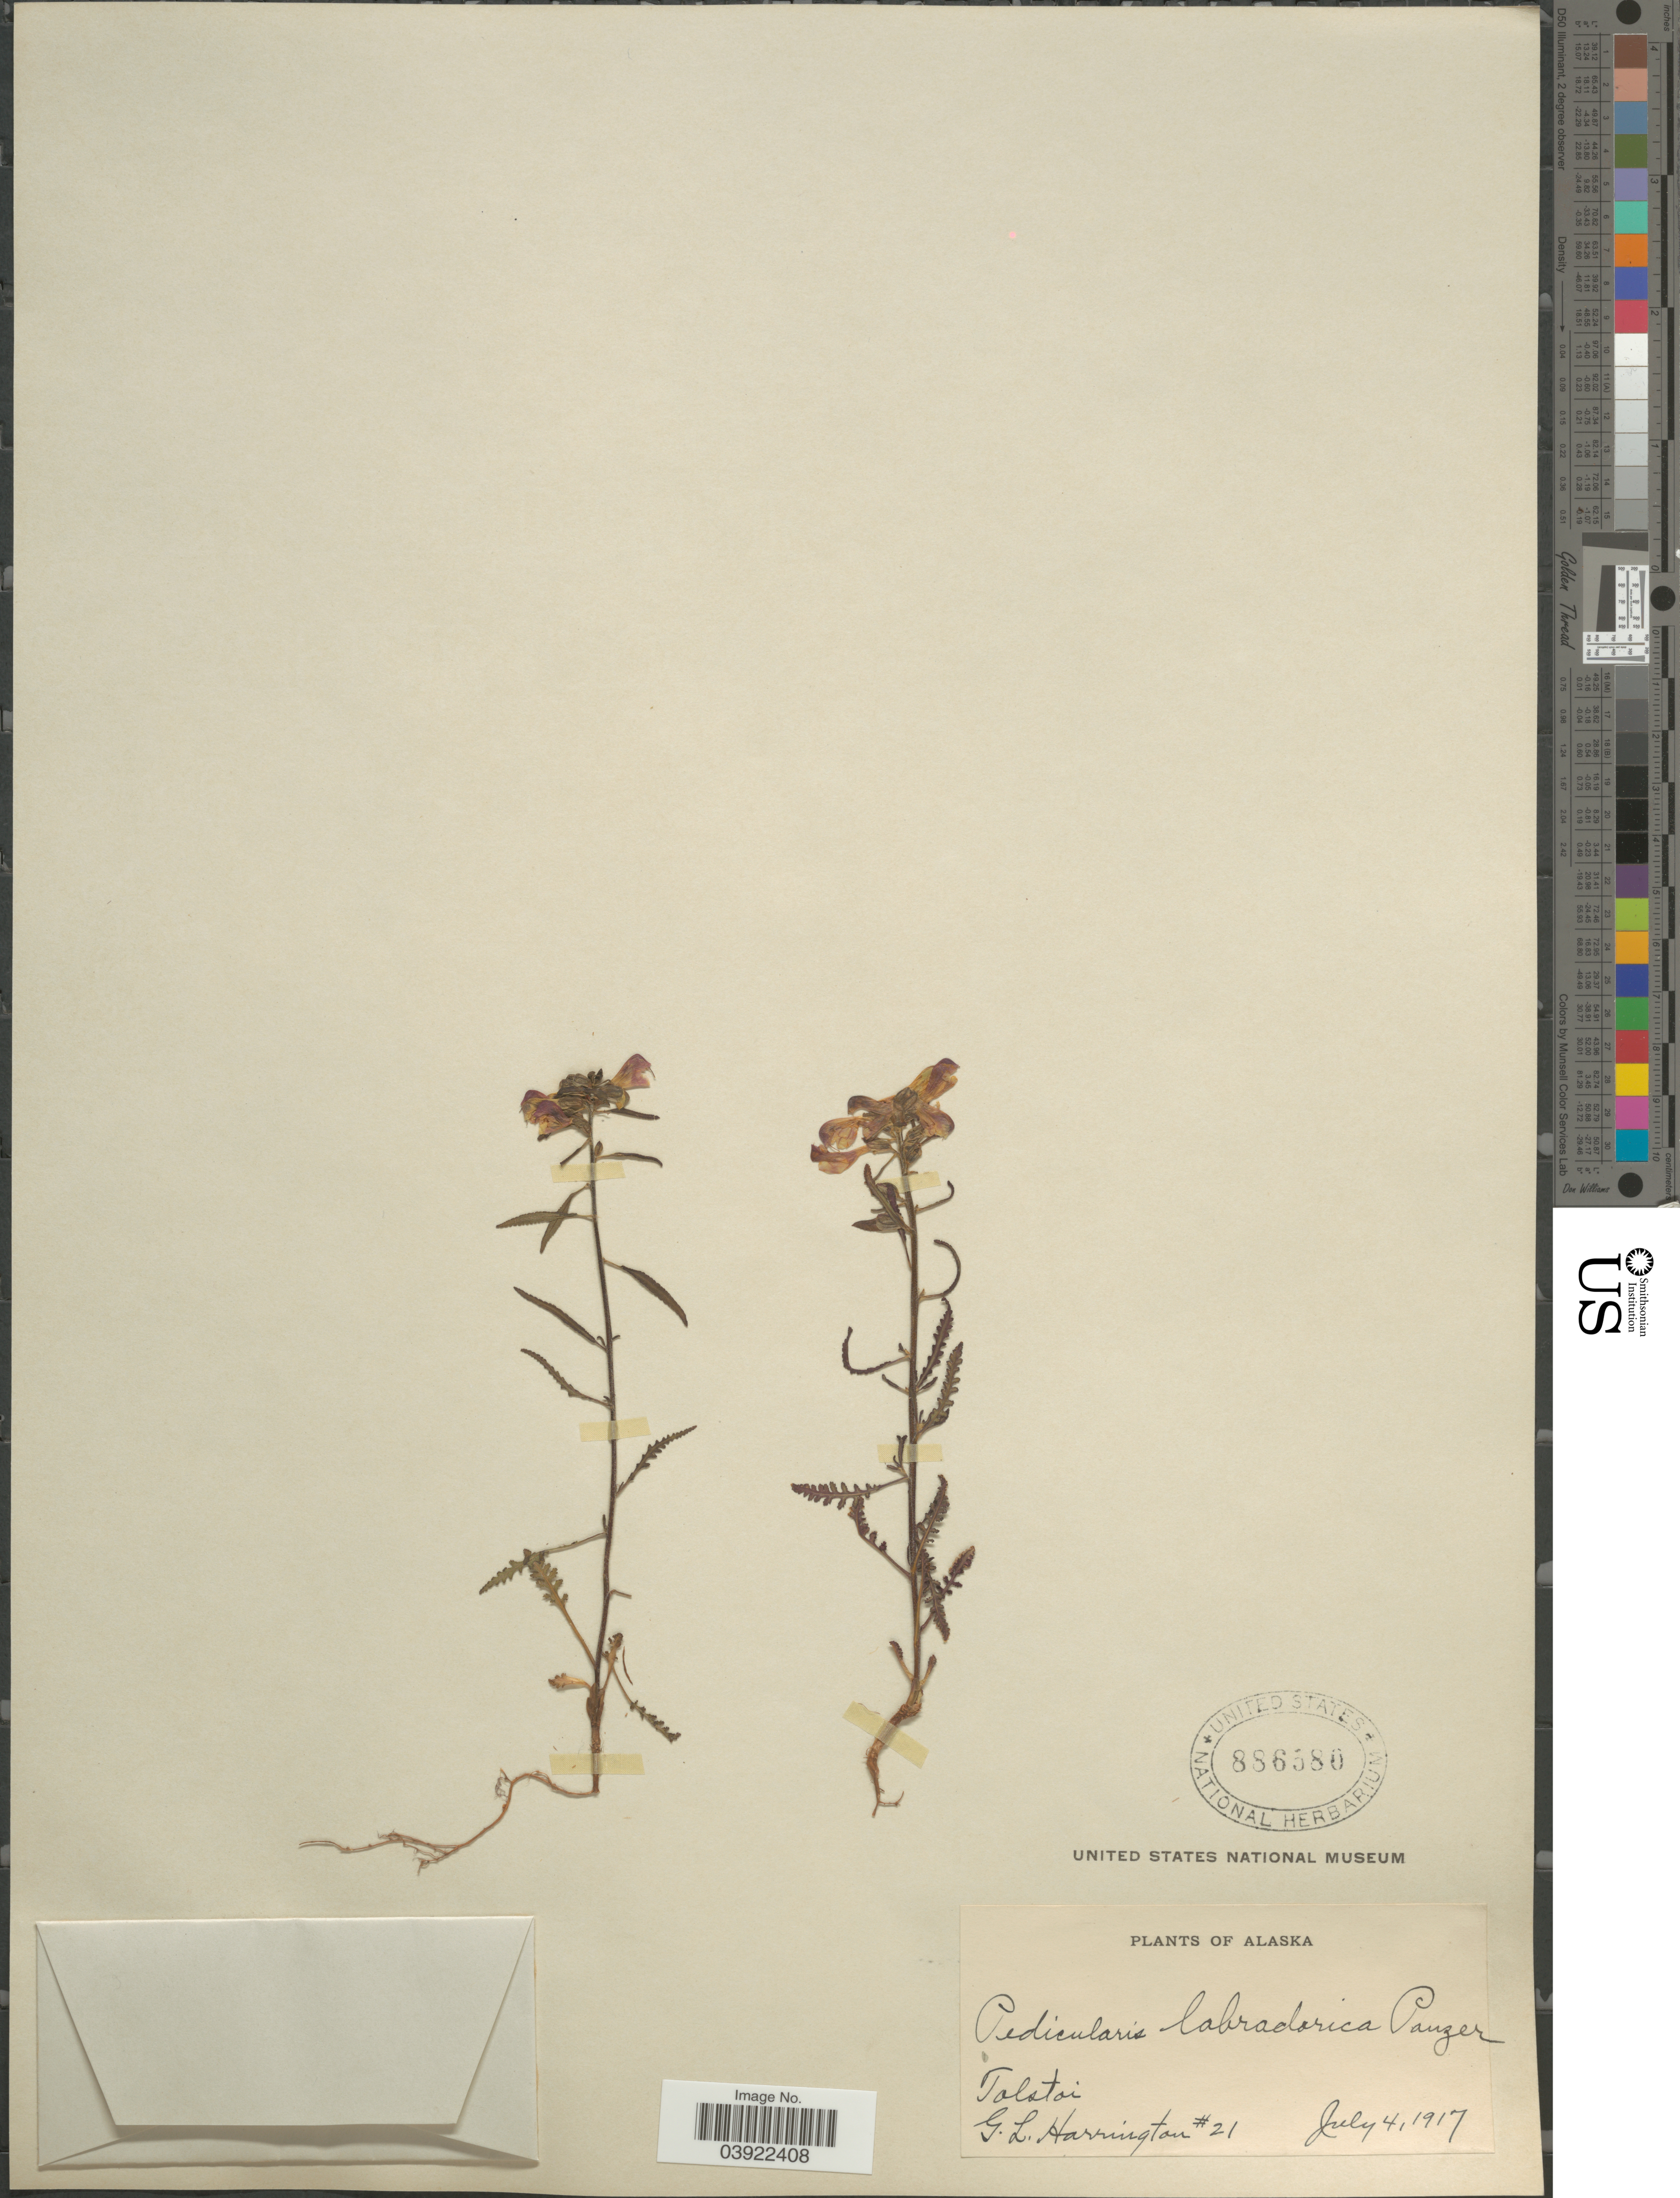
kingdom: Plantae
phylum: Tracheophyta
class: Magnoliopsida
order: Lamiales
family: Orobanchaceae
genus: Pedicularis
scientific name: Pedicularis labradorica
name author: Wirsing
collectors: G. Harrington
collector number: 21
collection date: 1917-07-04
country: United States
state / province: Alaska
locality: Tolstoi.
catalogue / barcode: US 886580